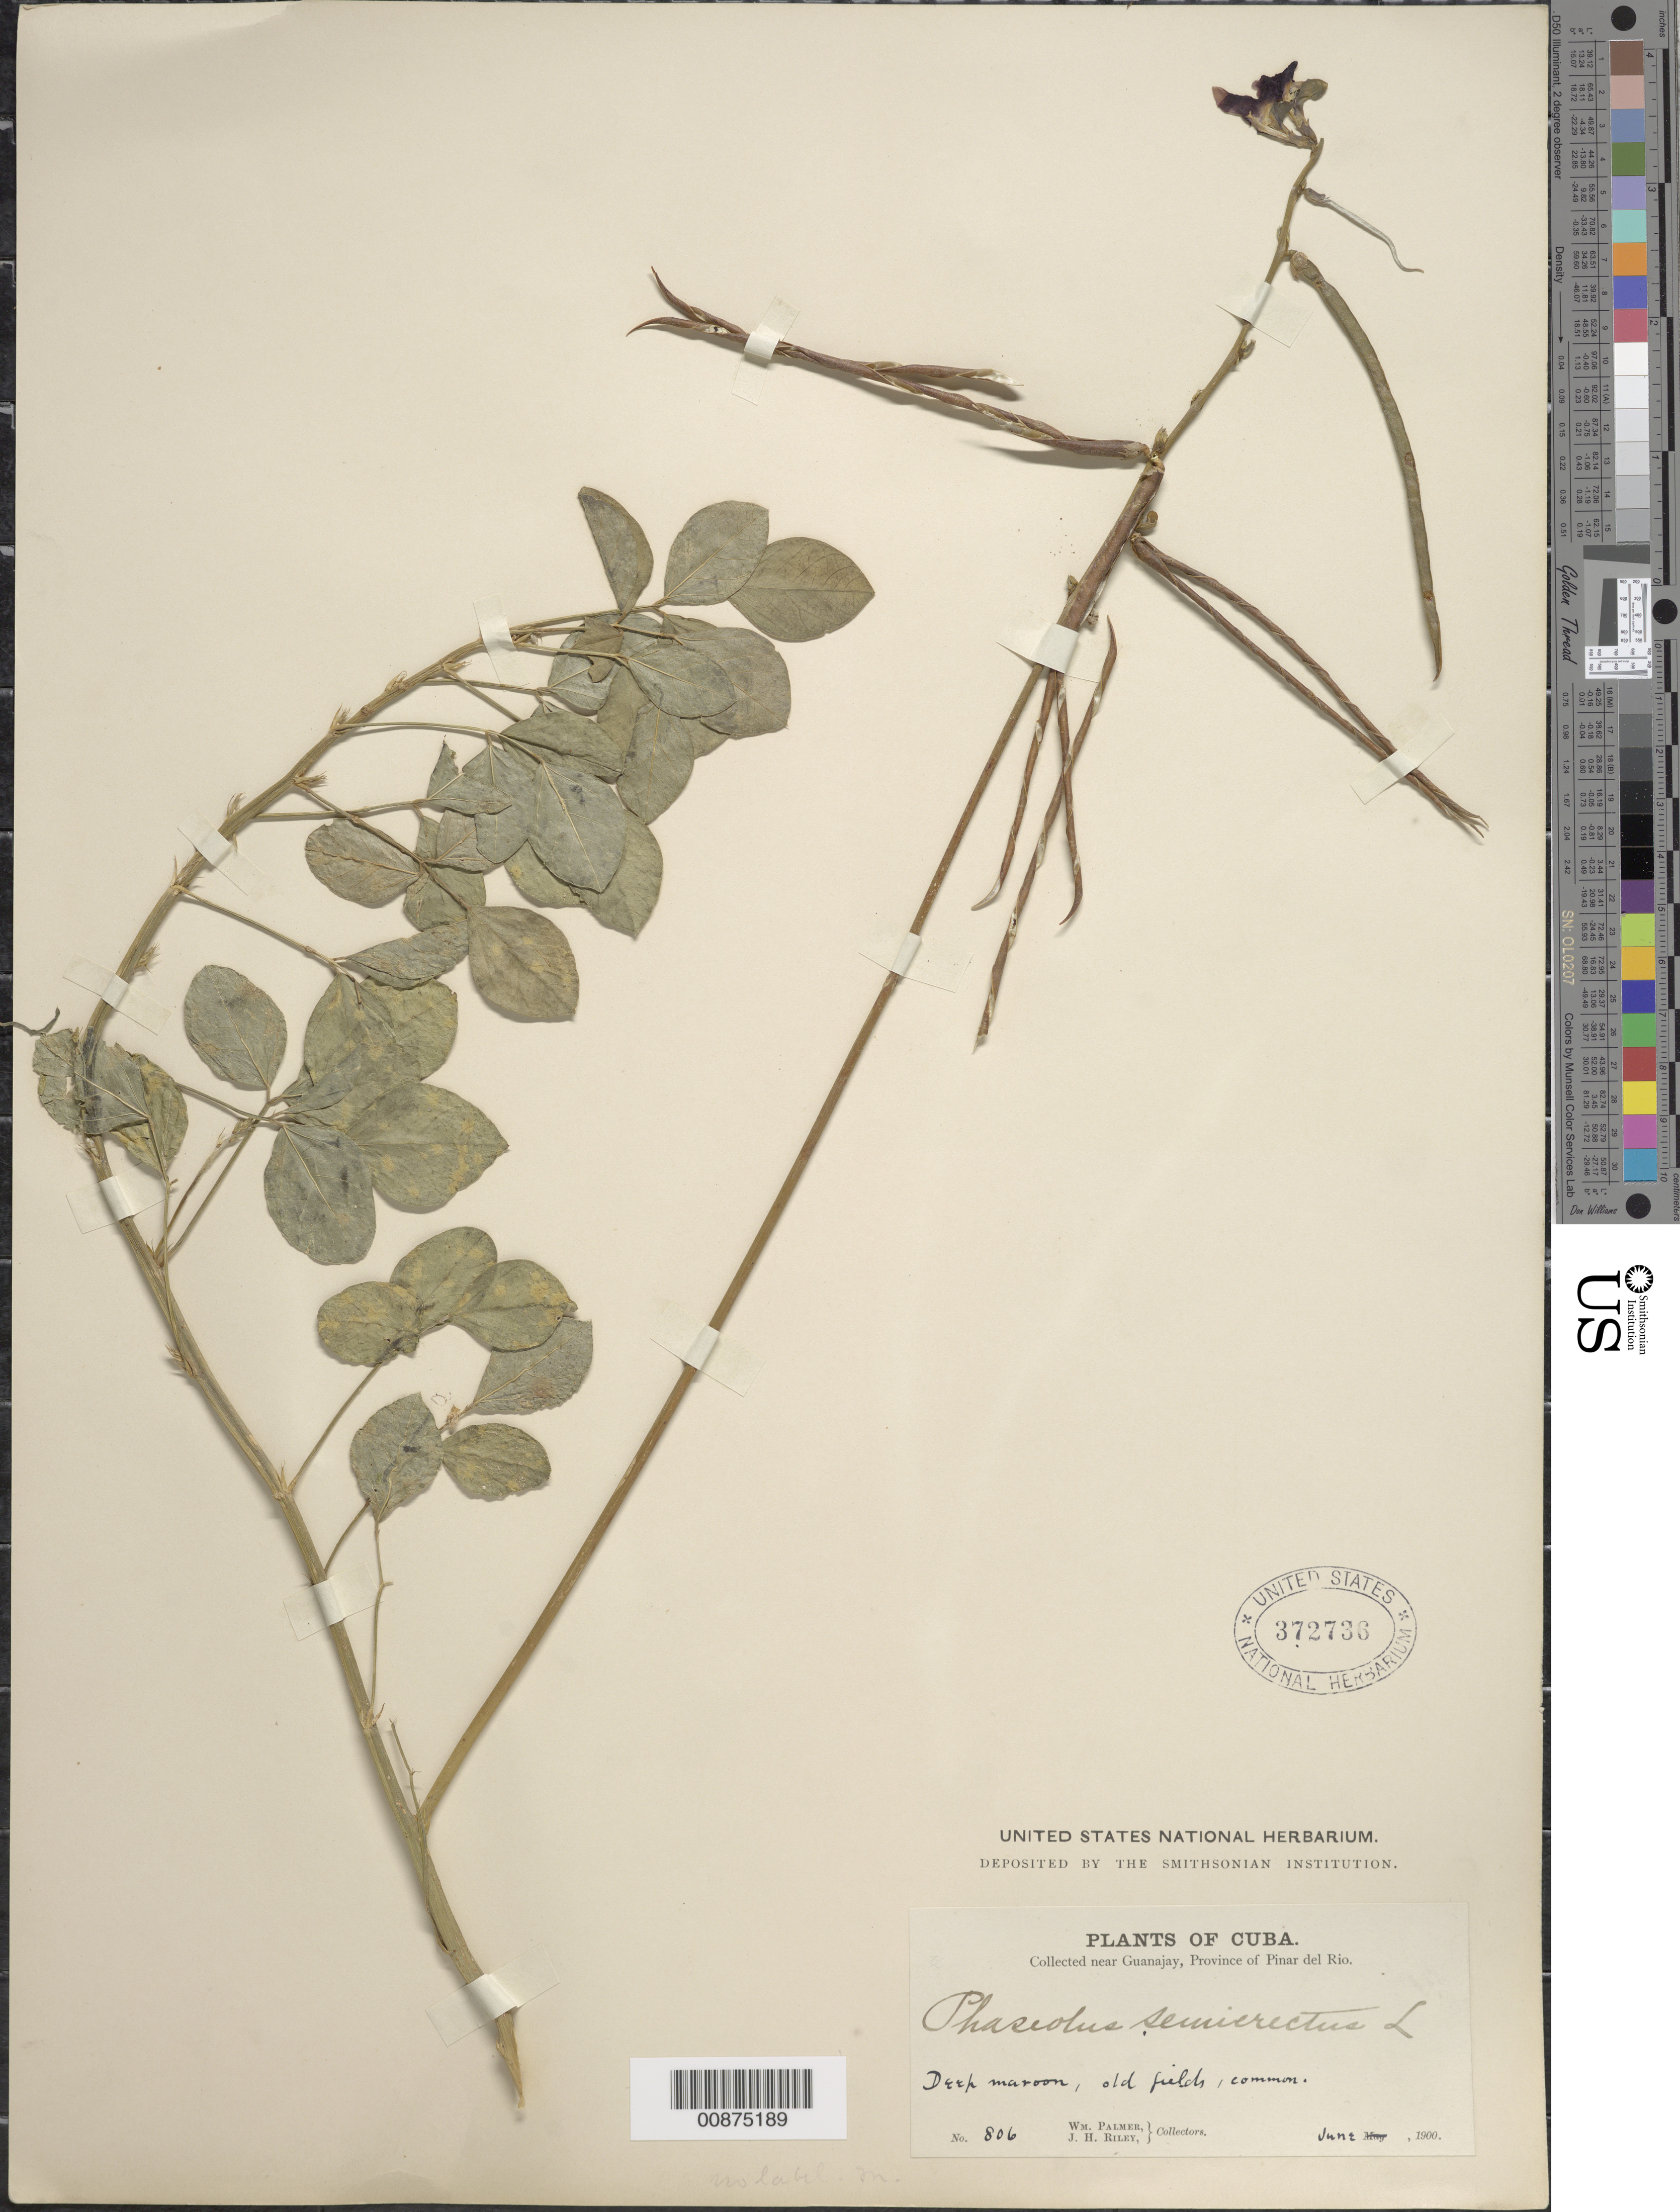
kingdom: Plantae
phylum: Tracheophyta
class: Magnoliopsida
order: Fabales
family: Fabaceae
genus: Macroptilium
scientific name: Macroptilium lathyroides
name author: (L.) Urb.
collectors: W. Palmer & J. H. Riley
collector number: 806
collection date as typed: Jun 1900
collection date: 1900-06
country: Cuba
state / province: Pinar del Rio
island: Cuba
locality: Near Guanajay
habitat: Old fields.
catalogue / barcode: US 372736